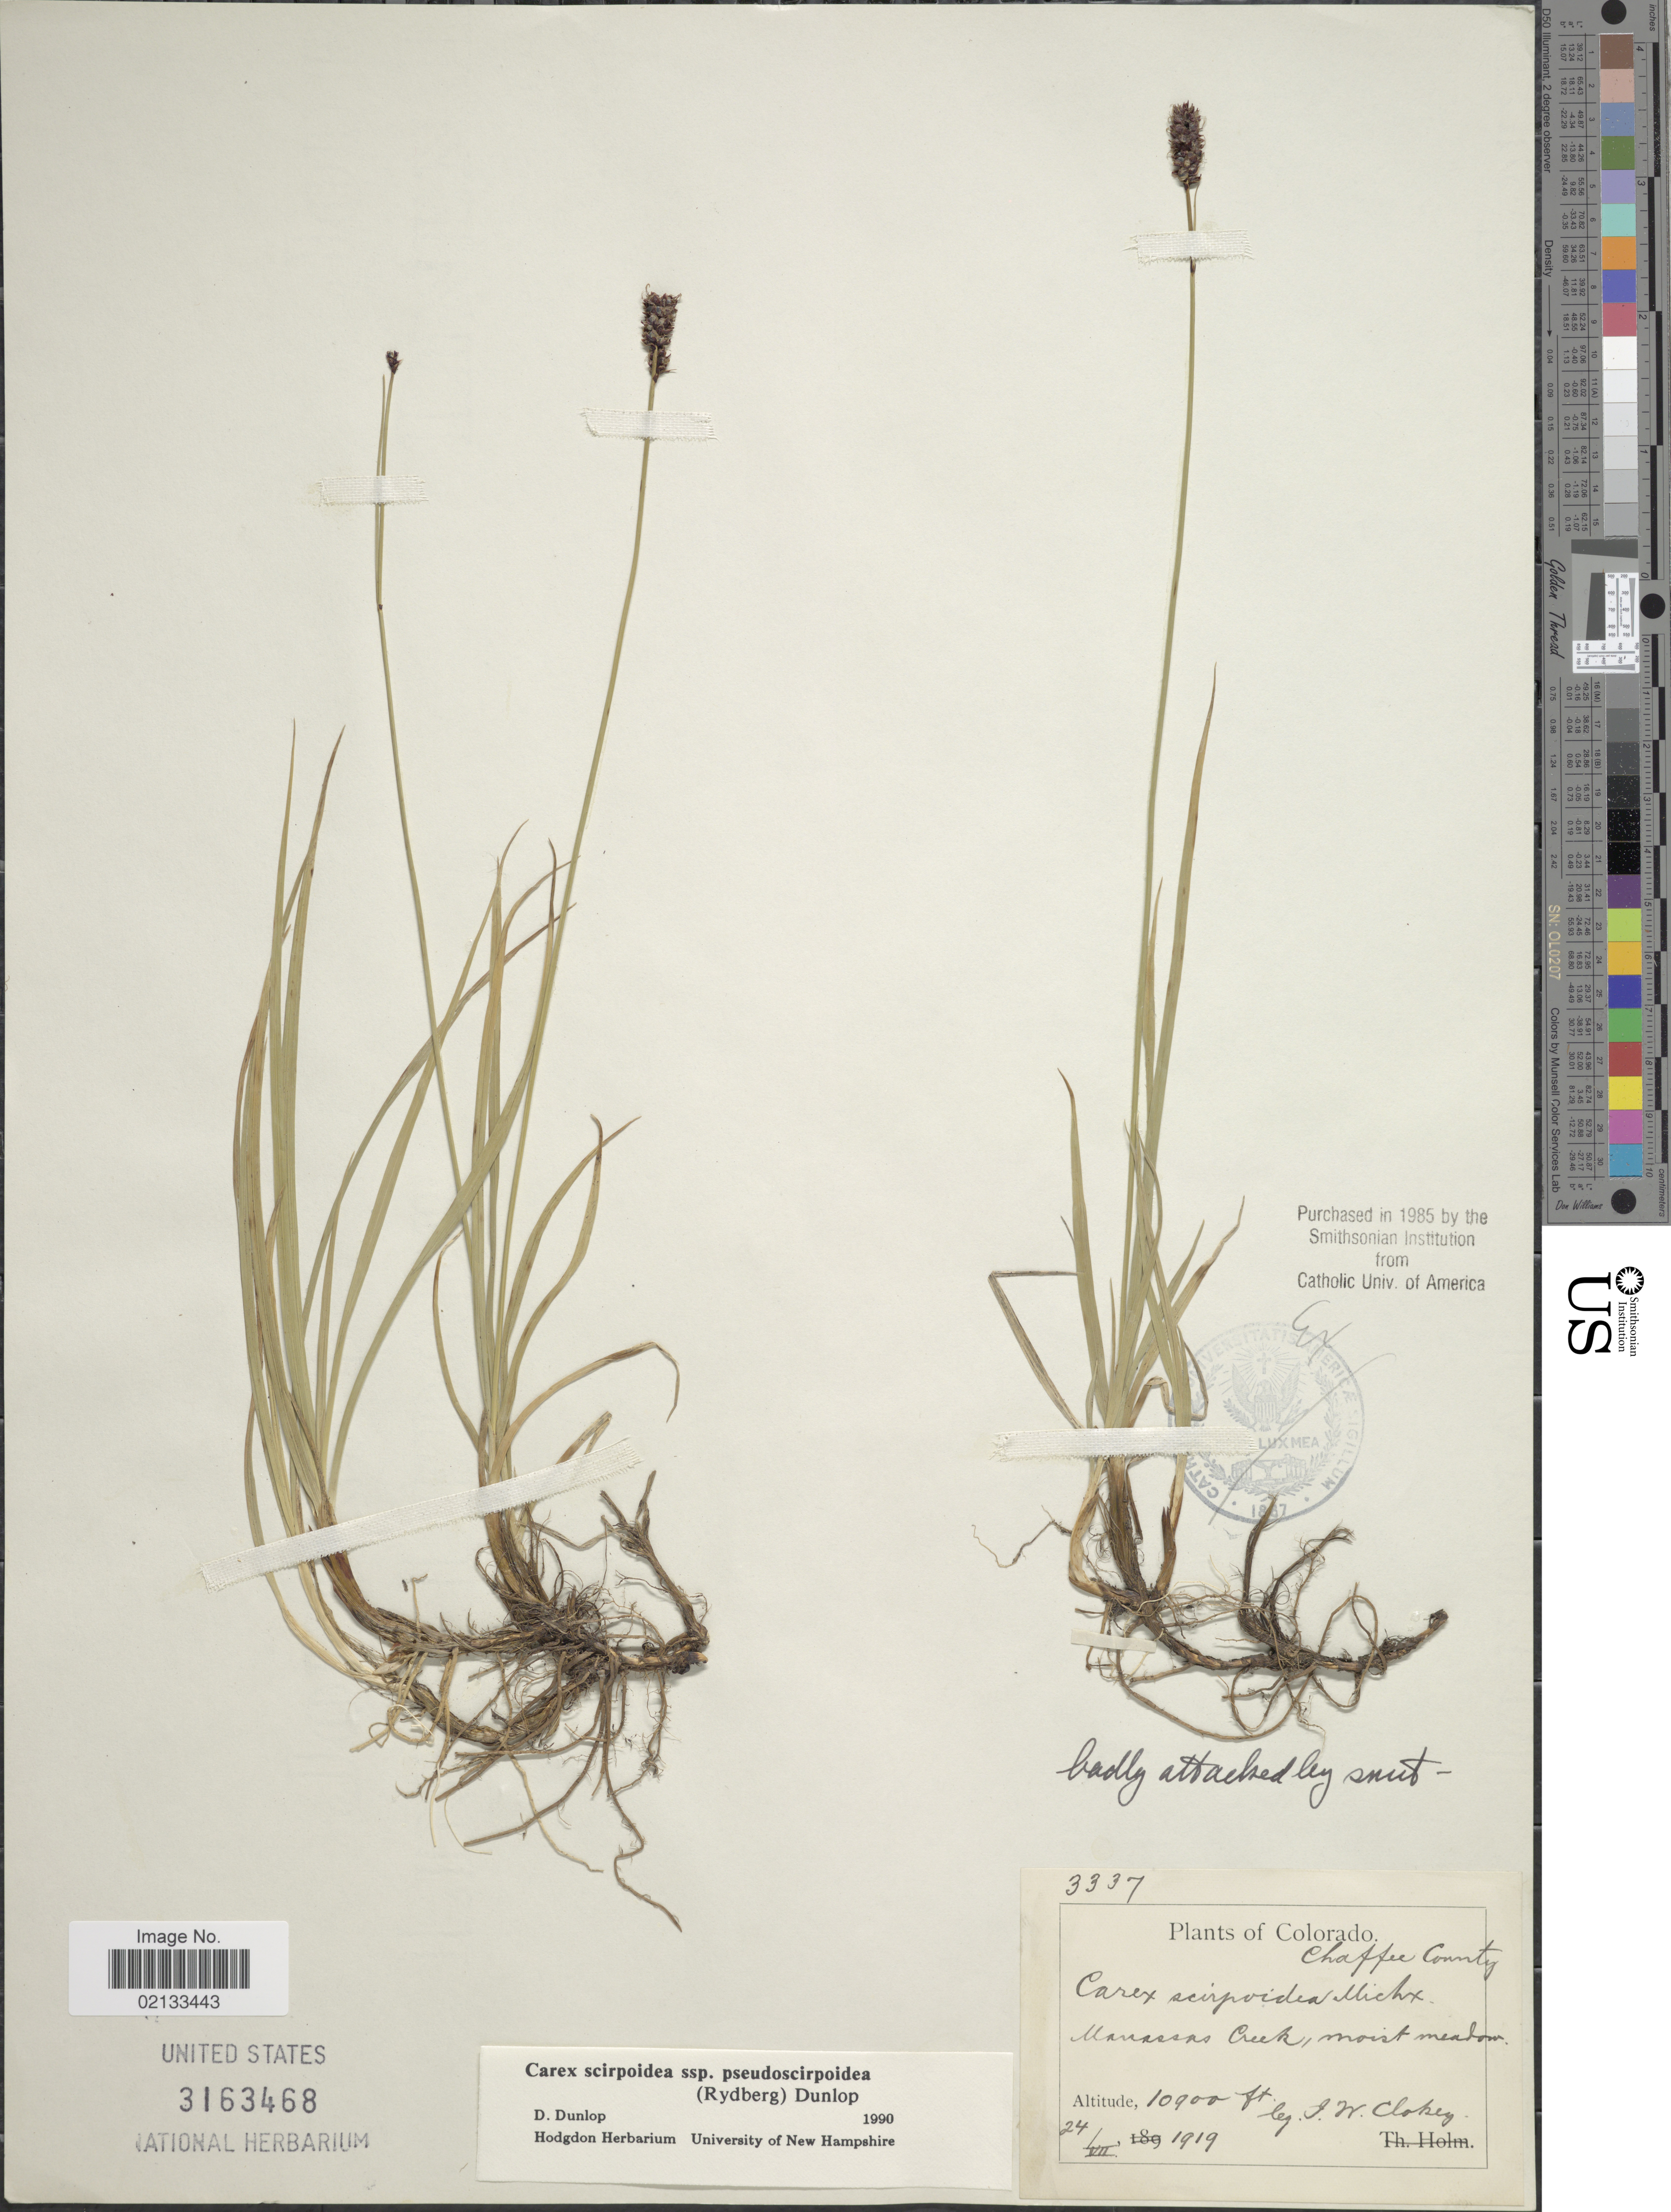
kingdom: Plantae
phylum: Tracheophyta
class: Liliopsida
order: Poales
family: Cyperaceae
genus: Carex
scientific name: Carex scirpoidea subsp. pseudoscirpoidea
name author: (Rydb.) Dunlop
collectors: I. W. Clokey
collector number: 3337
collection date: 1919-07-24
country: United States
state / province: Colorado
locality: Manassas Creek, moist meadow, Chaffee County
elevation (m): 3322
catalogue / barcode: US 3163468